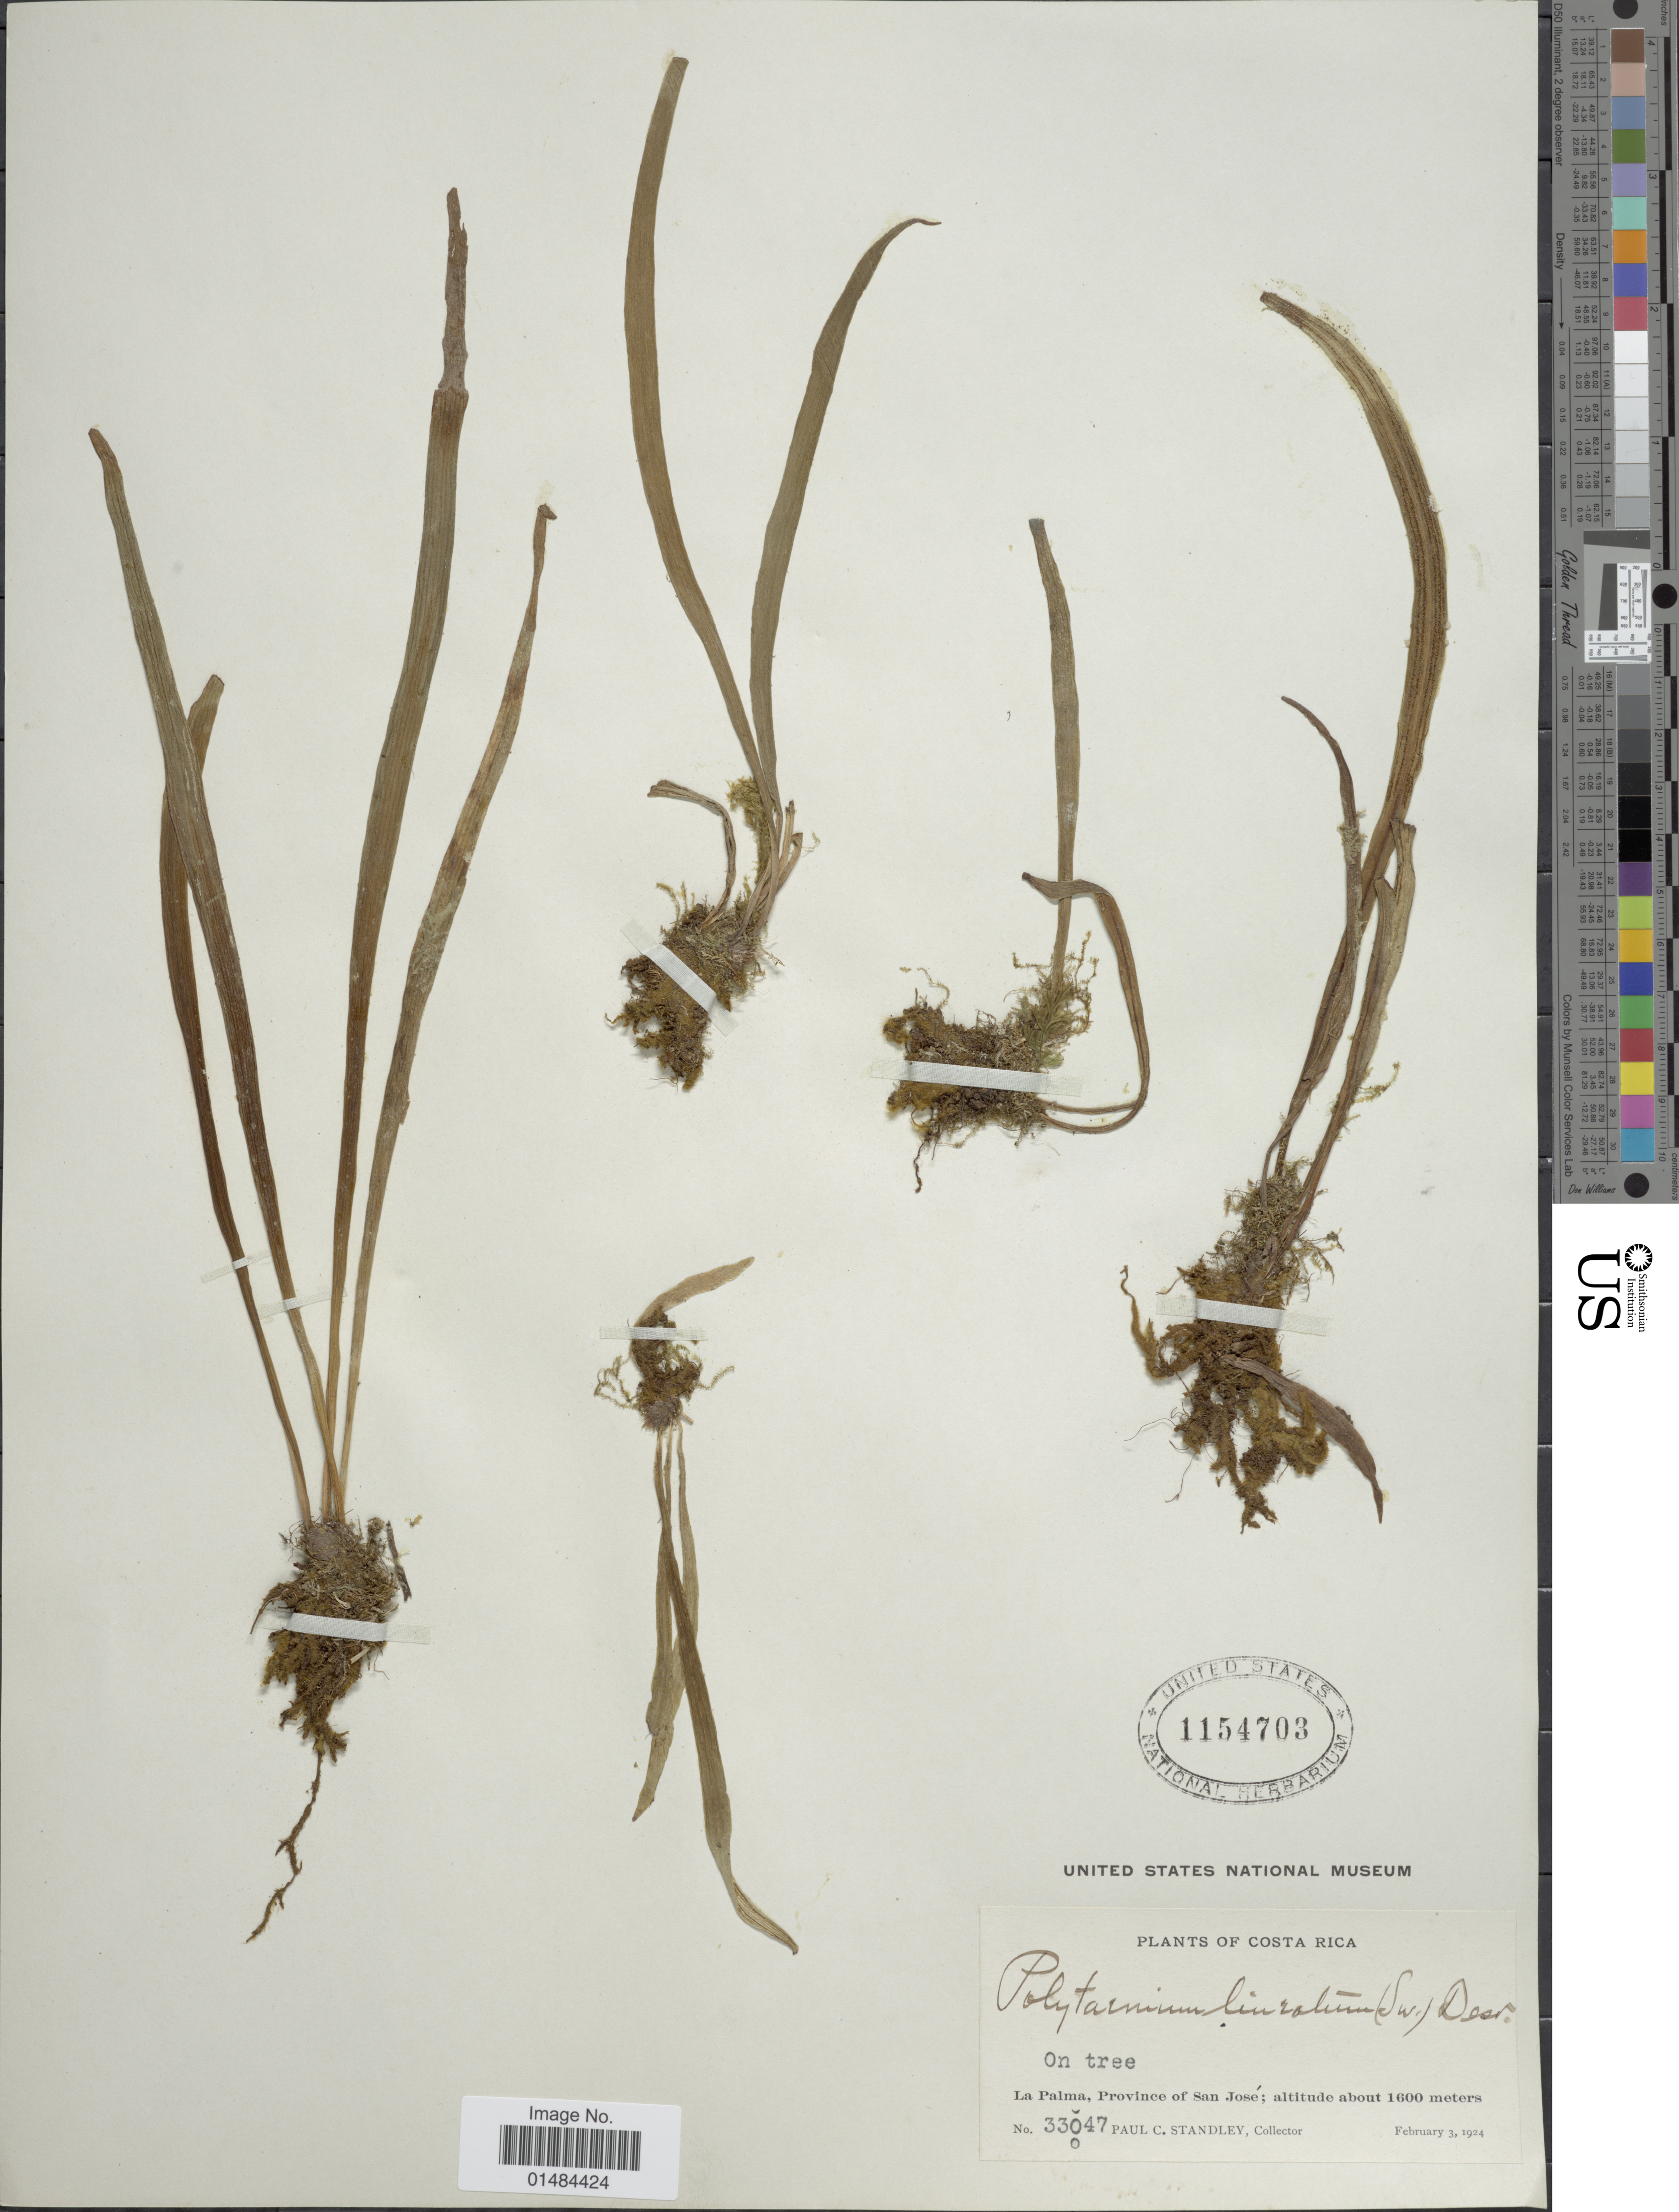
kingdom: Plantae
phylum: Tracheophyta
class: Polypodiopsida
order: Polypodiales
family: Pteridaceae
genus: Polytaenium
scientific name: Polytaenium lineatum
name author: (Sw.) J. Sm.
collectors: P. C. Standley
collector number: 33047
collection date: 1924-02-03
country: Costa Rica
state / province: San José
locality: Costa Rica, La Palma, Province of San José.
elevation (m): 1600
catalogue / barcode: US 1154703